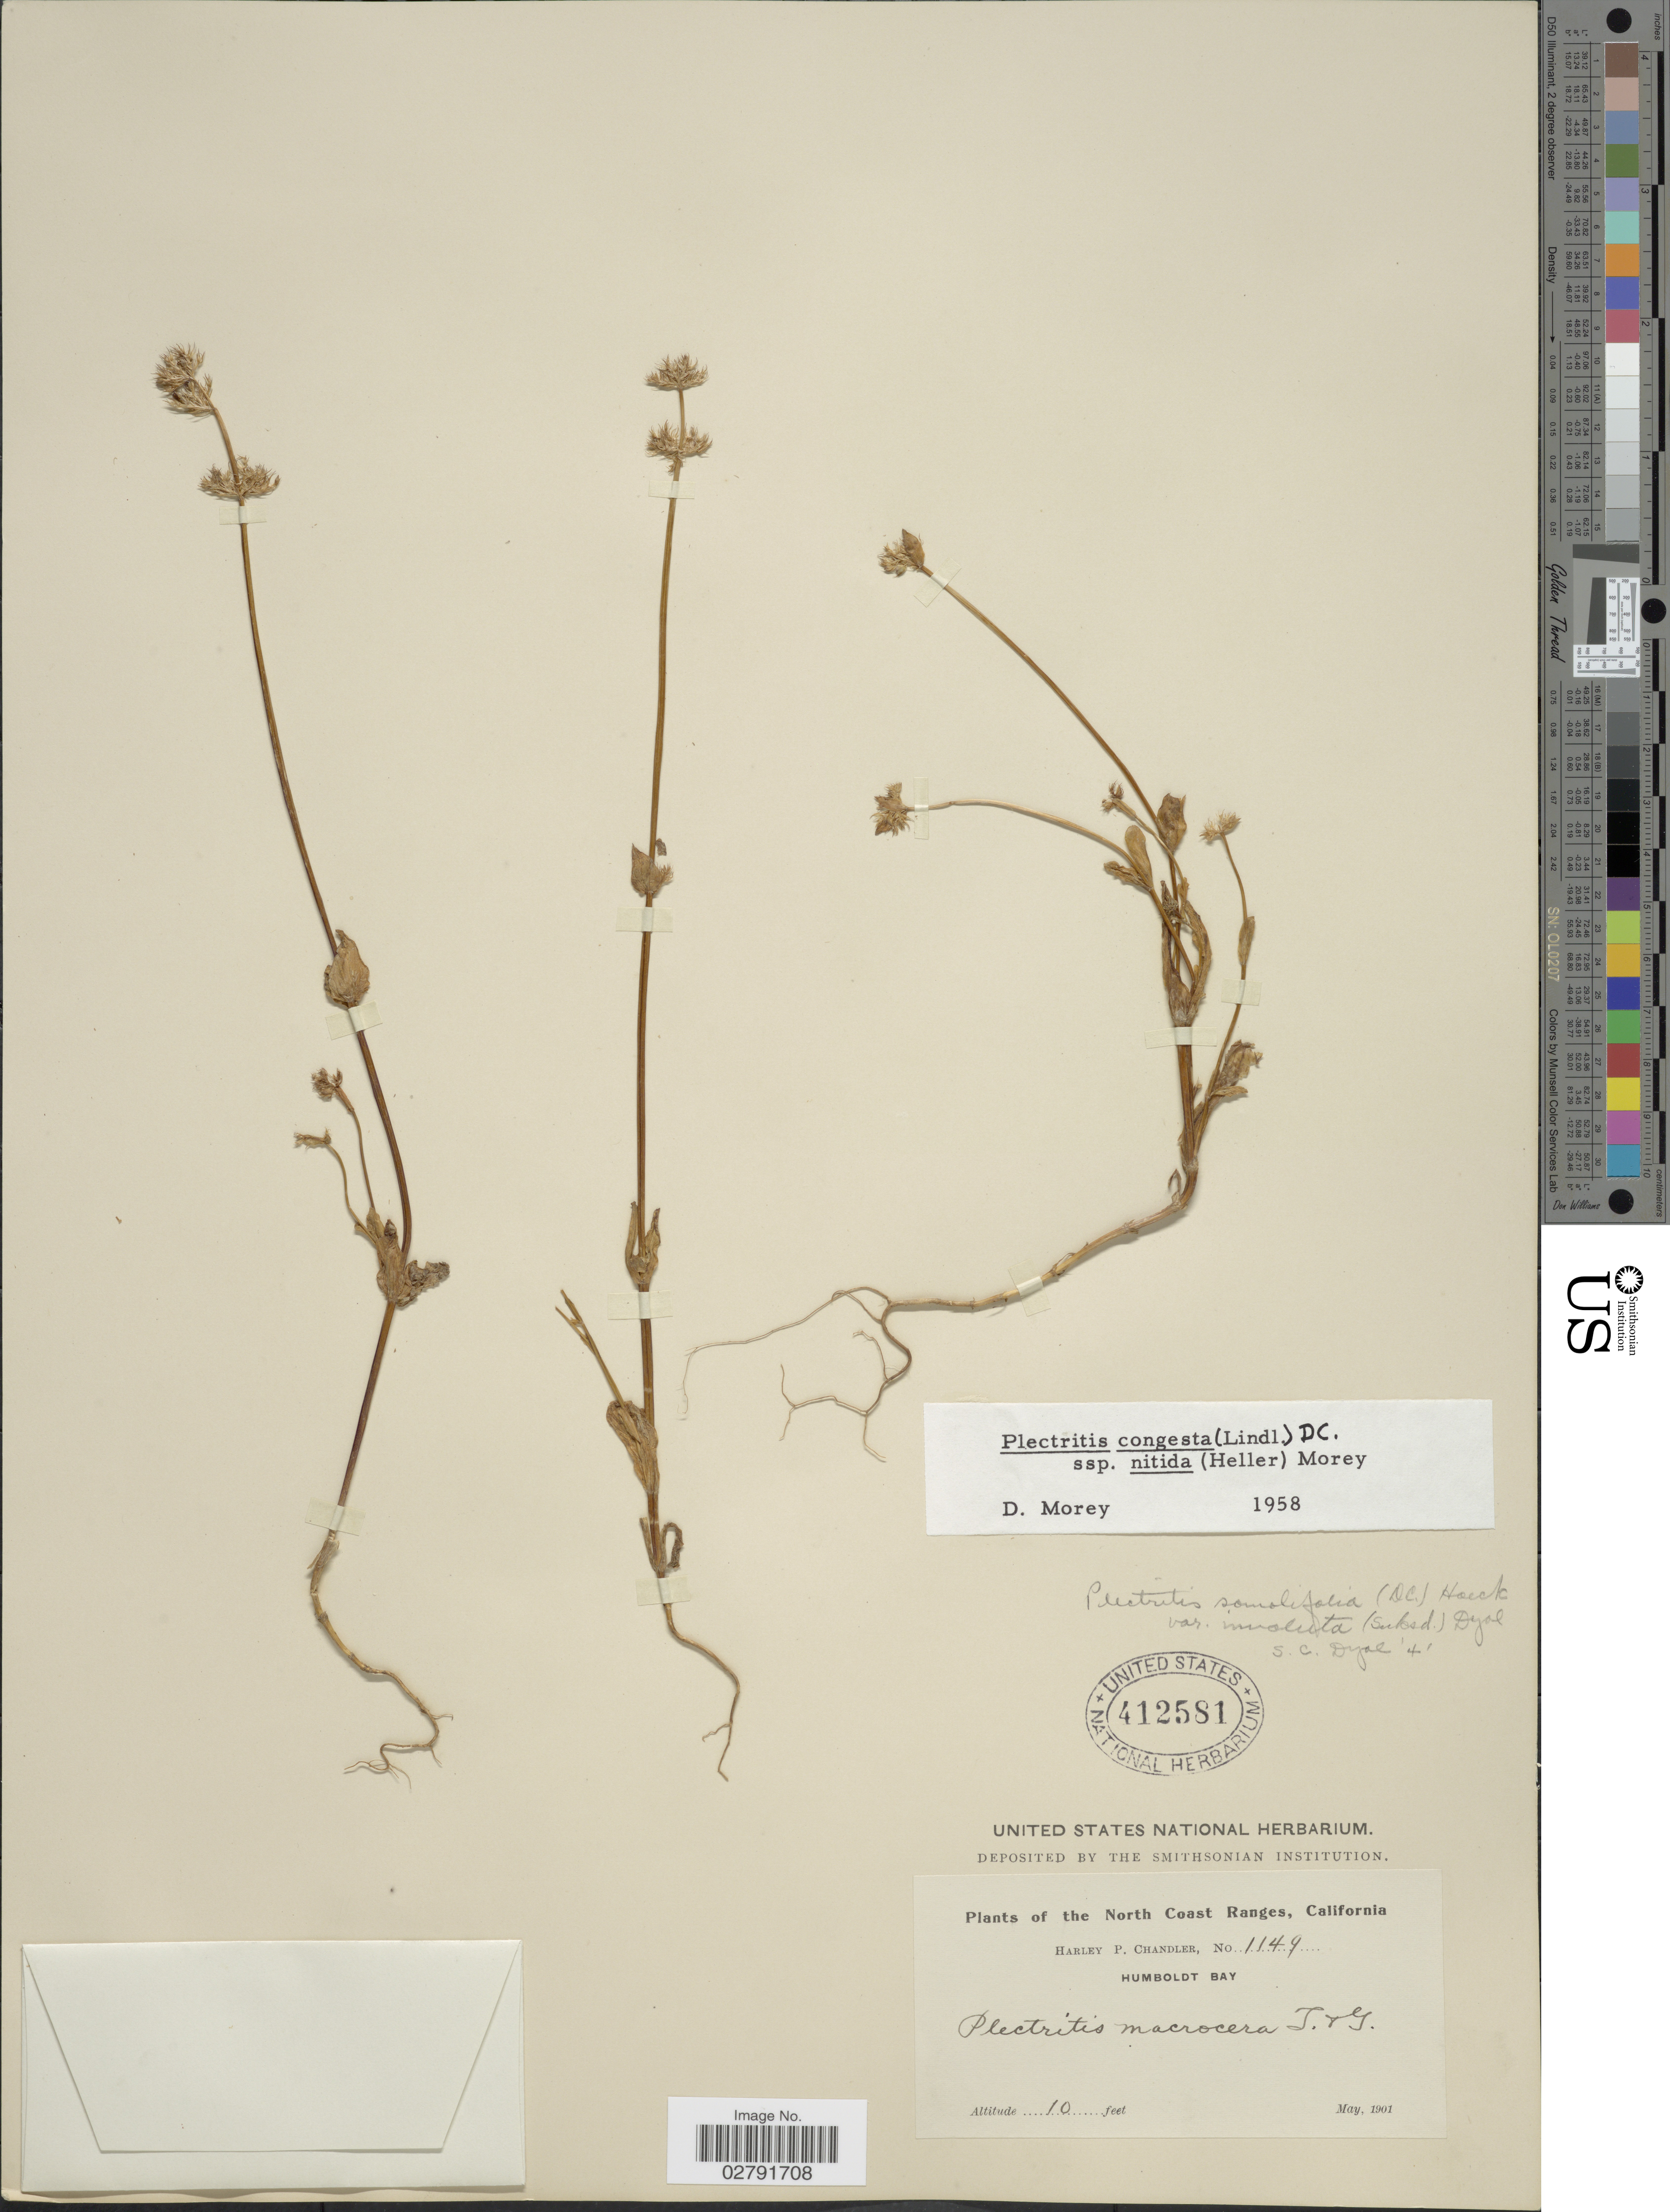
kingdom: Plantae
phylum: Tracheophyta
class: Magnoliopsida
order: Dipsacales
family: Caprifoliaceae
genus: Plectritis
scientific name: Plectritis congesta subsp. nitida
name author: (A. Heller) Morey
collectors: H. Chandler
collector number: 1149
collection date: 1901-05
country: United States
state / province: California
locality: North Coast Ranges. Humboldt Bay.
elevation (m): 3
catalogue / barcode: US 412581